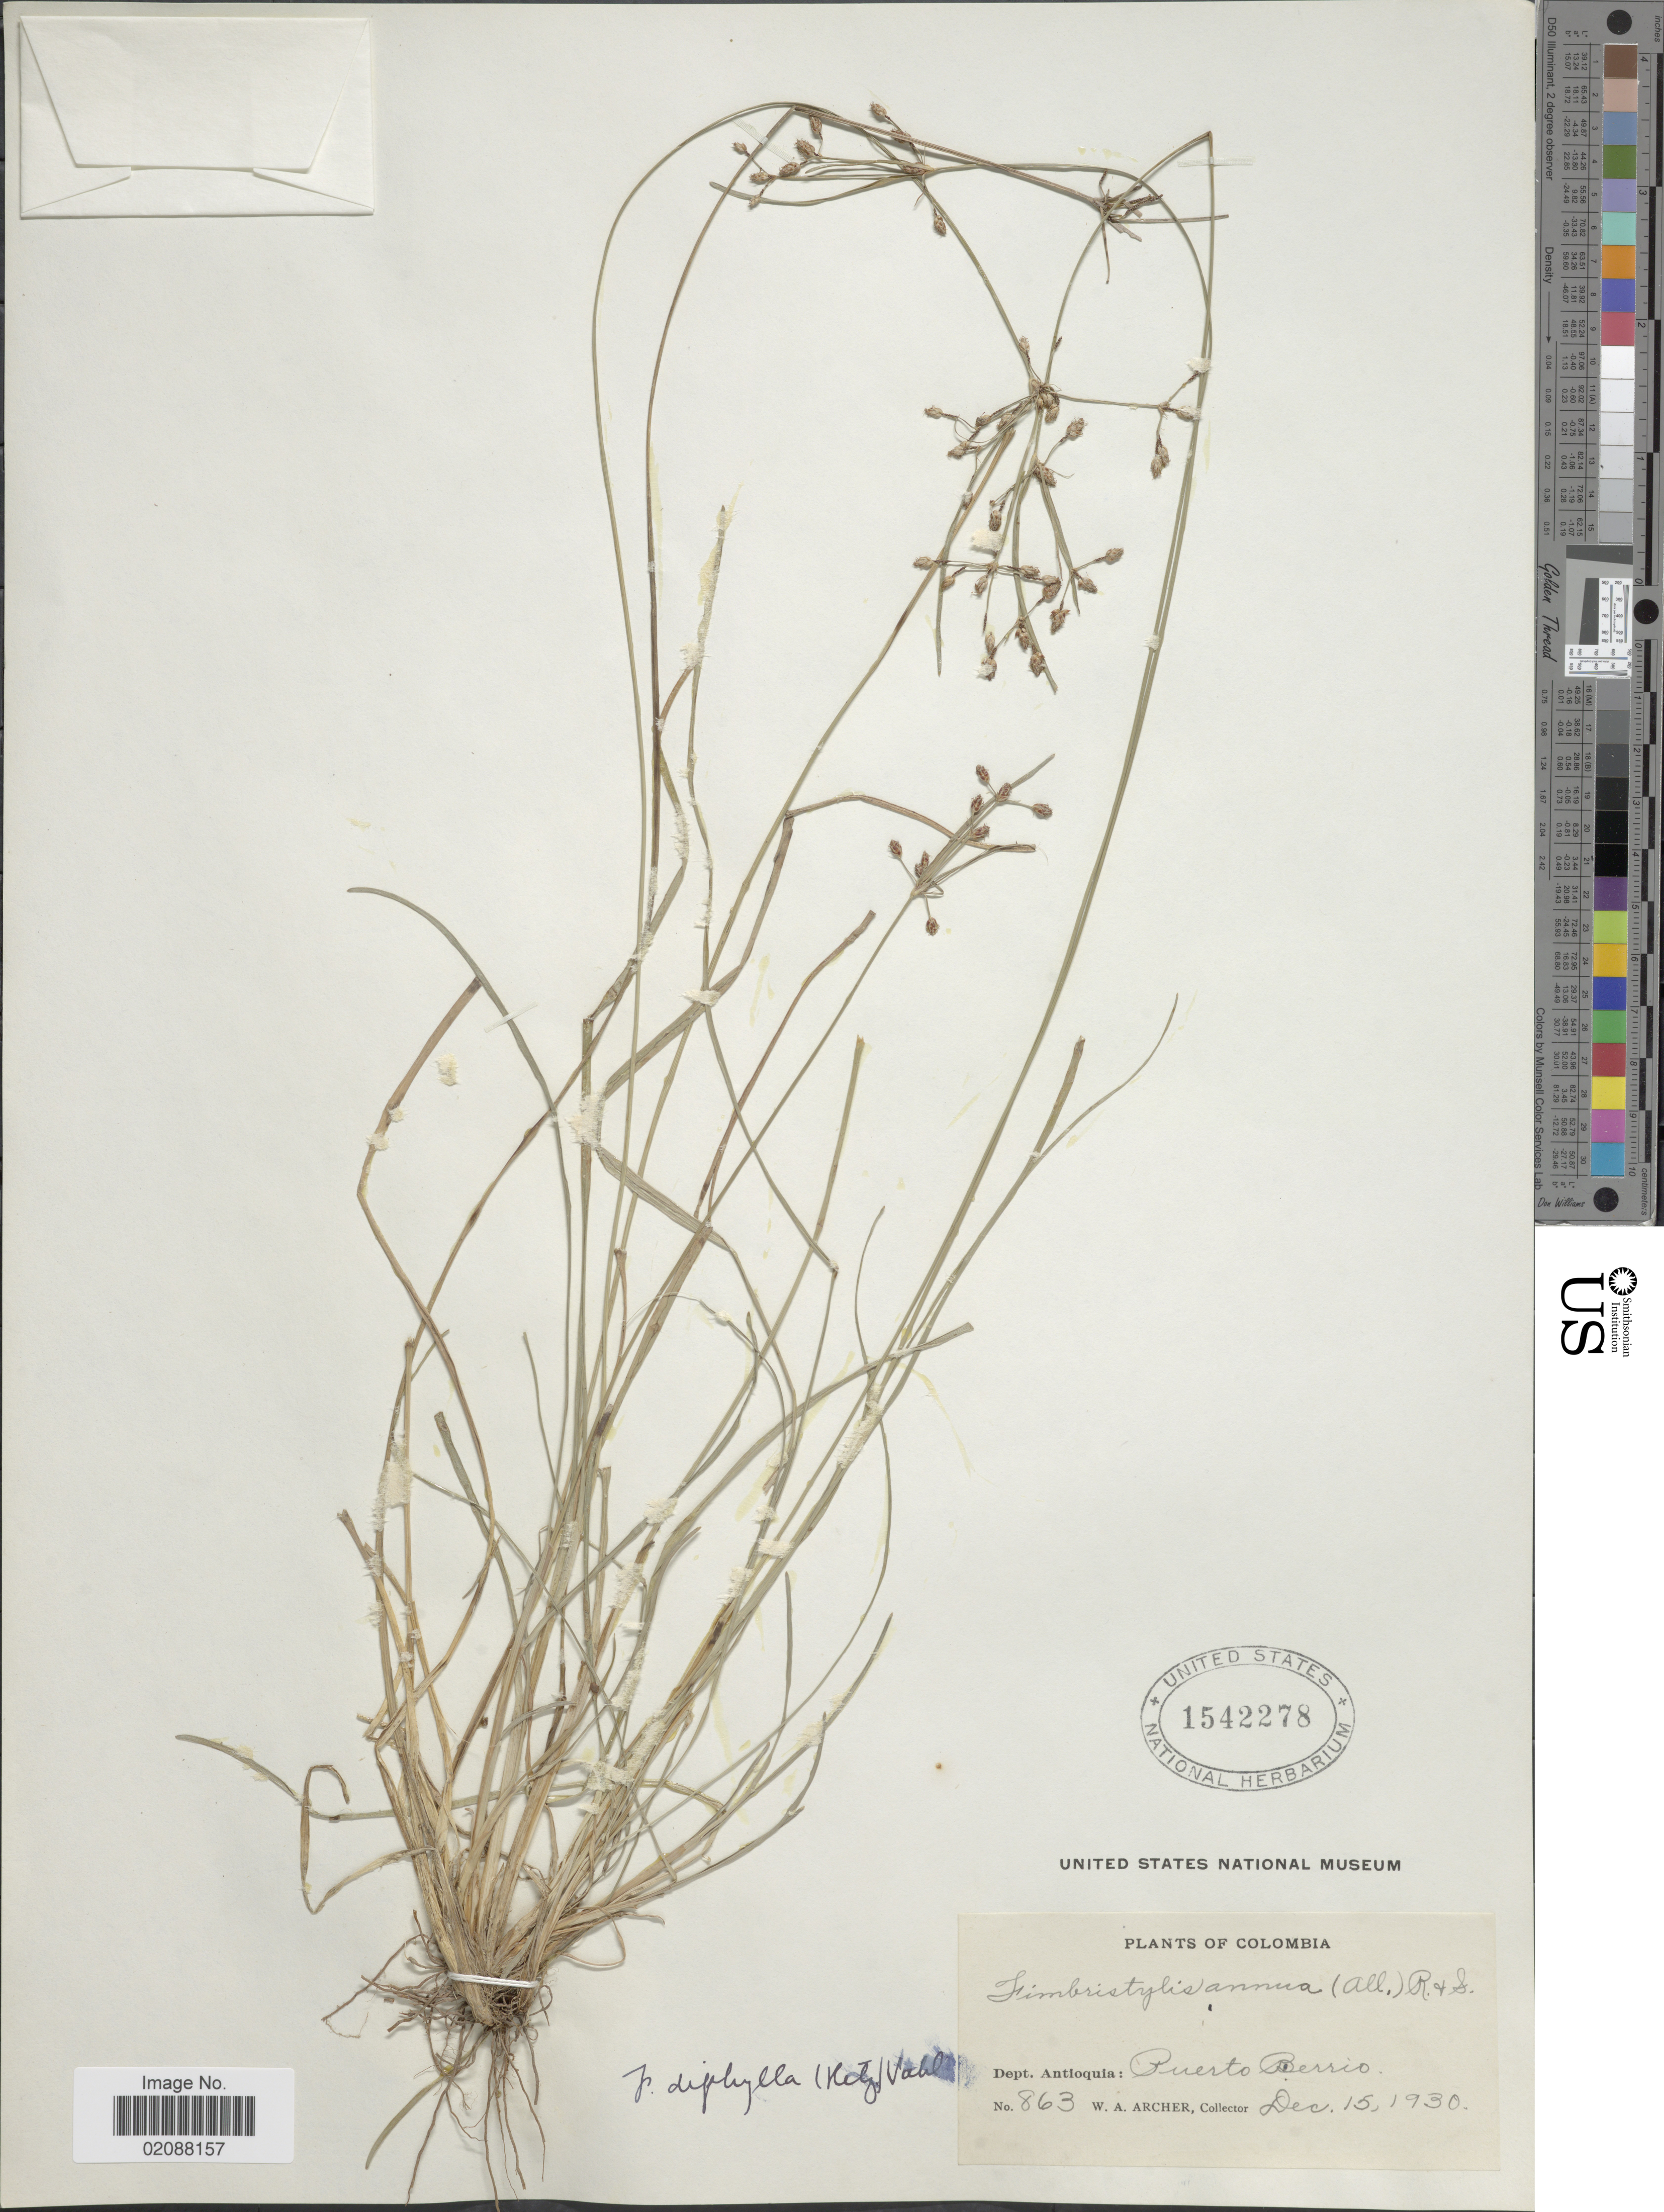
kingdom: Plantae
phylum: Tracheophyta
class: Liliopsida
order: Poales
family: Cyperaceae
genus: Fimbristylis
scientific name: Fimbristylis annua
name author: (All.) Roem. & Schult.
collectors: W. A. Archer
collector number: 863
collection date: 1930-12-15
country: Colombia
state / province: Antioquia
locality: Puerto Berrio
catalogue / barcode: US 1542278